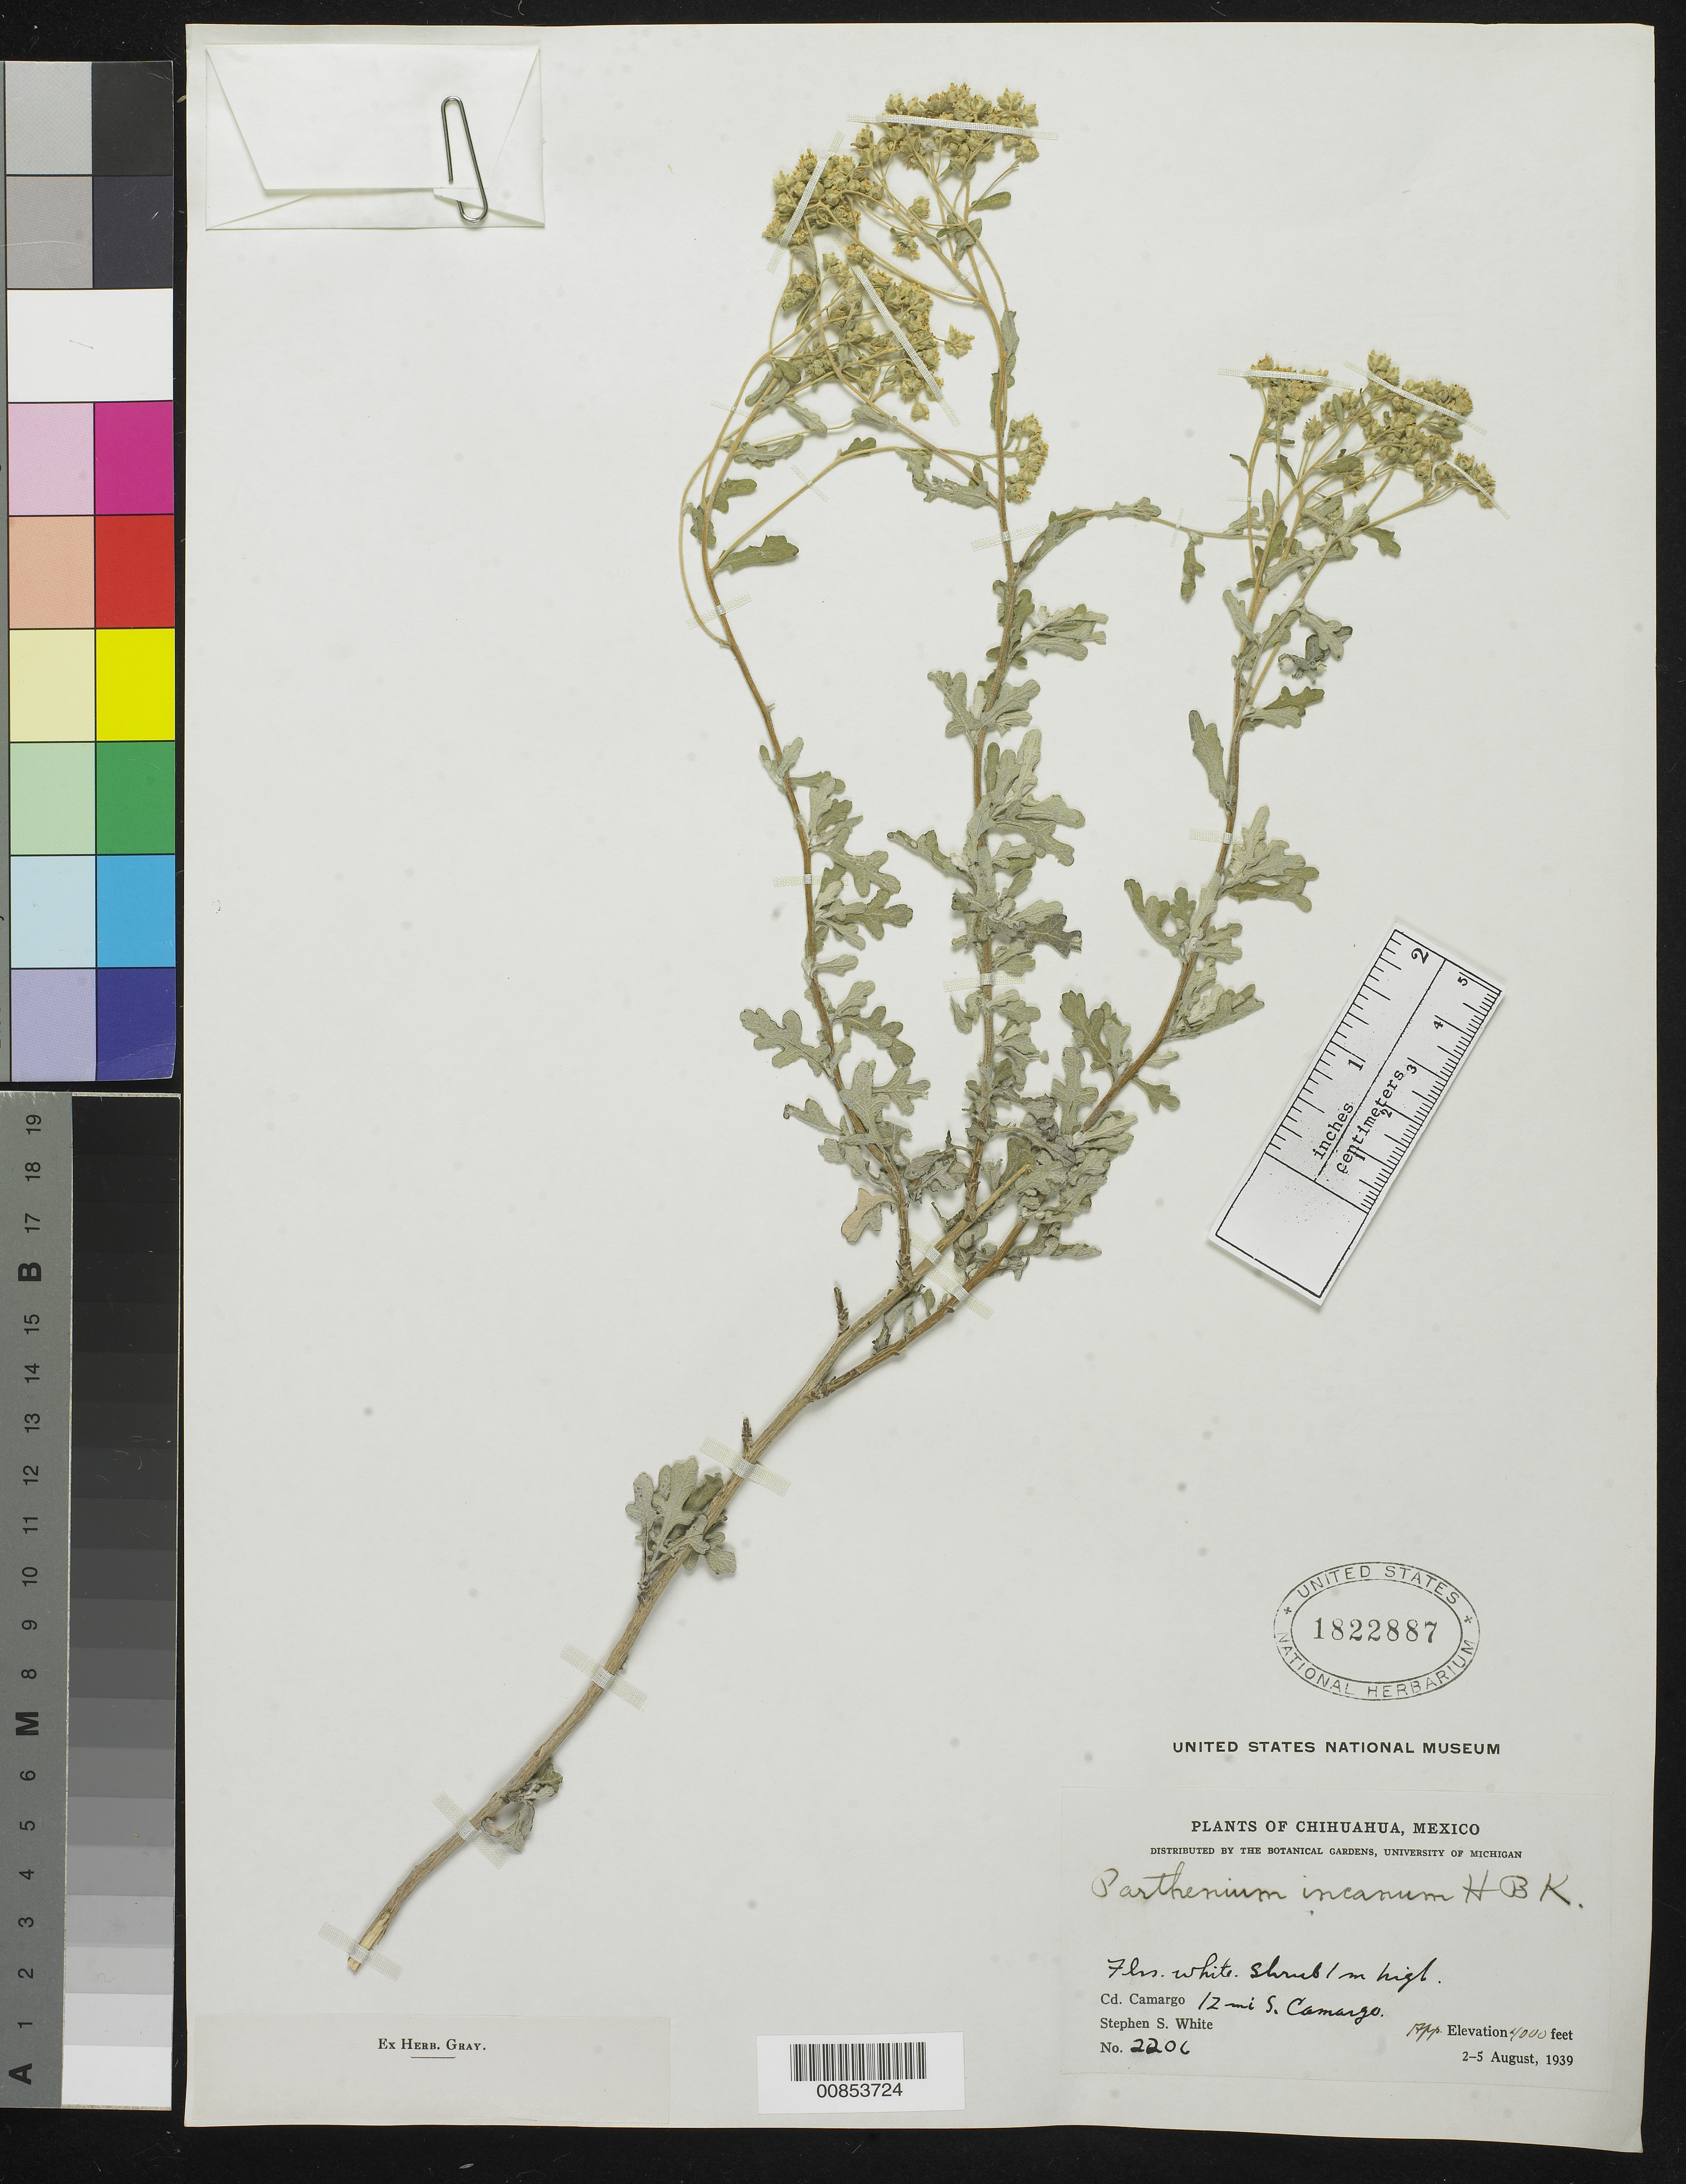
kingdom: Plantae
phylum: Tracheophyta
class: Magnoliopsida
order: Asterales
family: Asteraceae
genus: Parthenium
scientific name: Parthenium incanum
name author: Kunth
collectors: S. S. White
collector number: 2206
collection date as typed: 02 Aug 1939 to 05 Aug 1939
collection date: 1939-08-02/1939-08-05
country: Mexico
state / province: Chihuahua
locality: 12 mi. S of Cd. Camargo.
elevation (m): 1219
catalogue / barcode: US 1822887